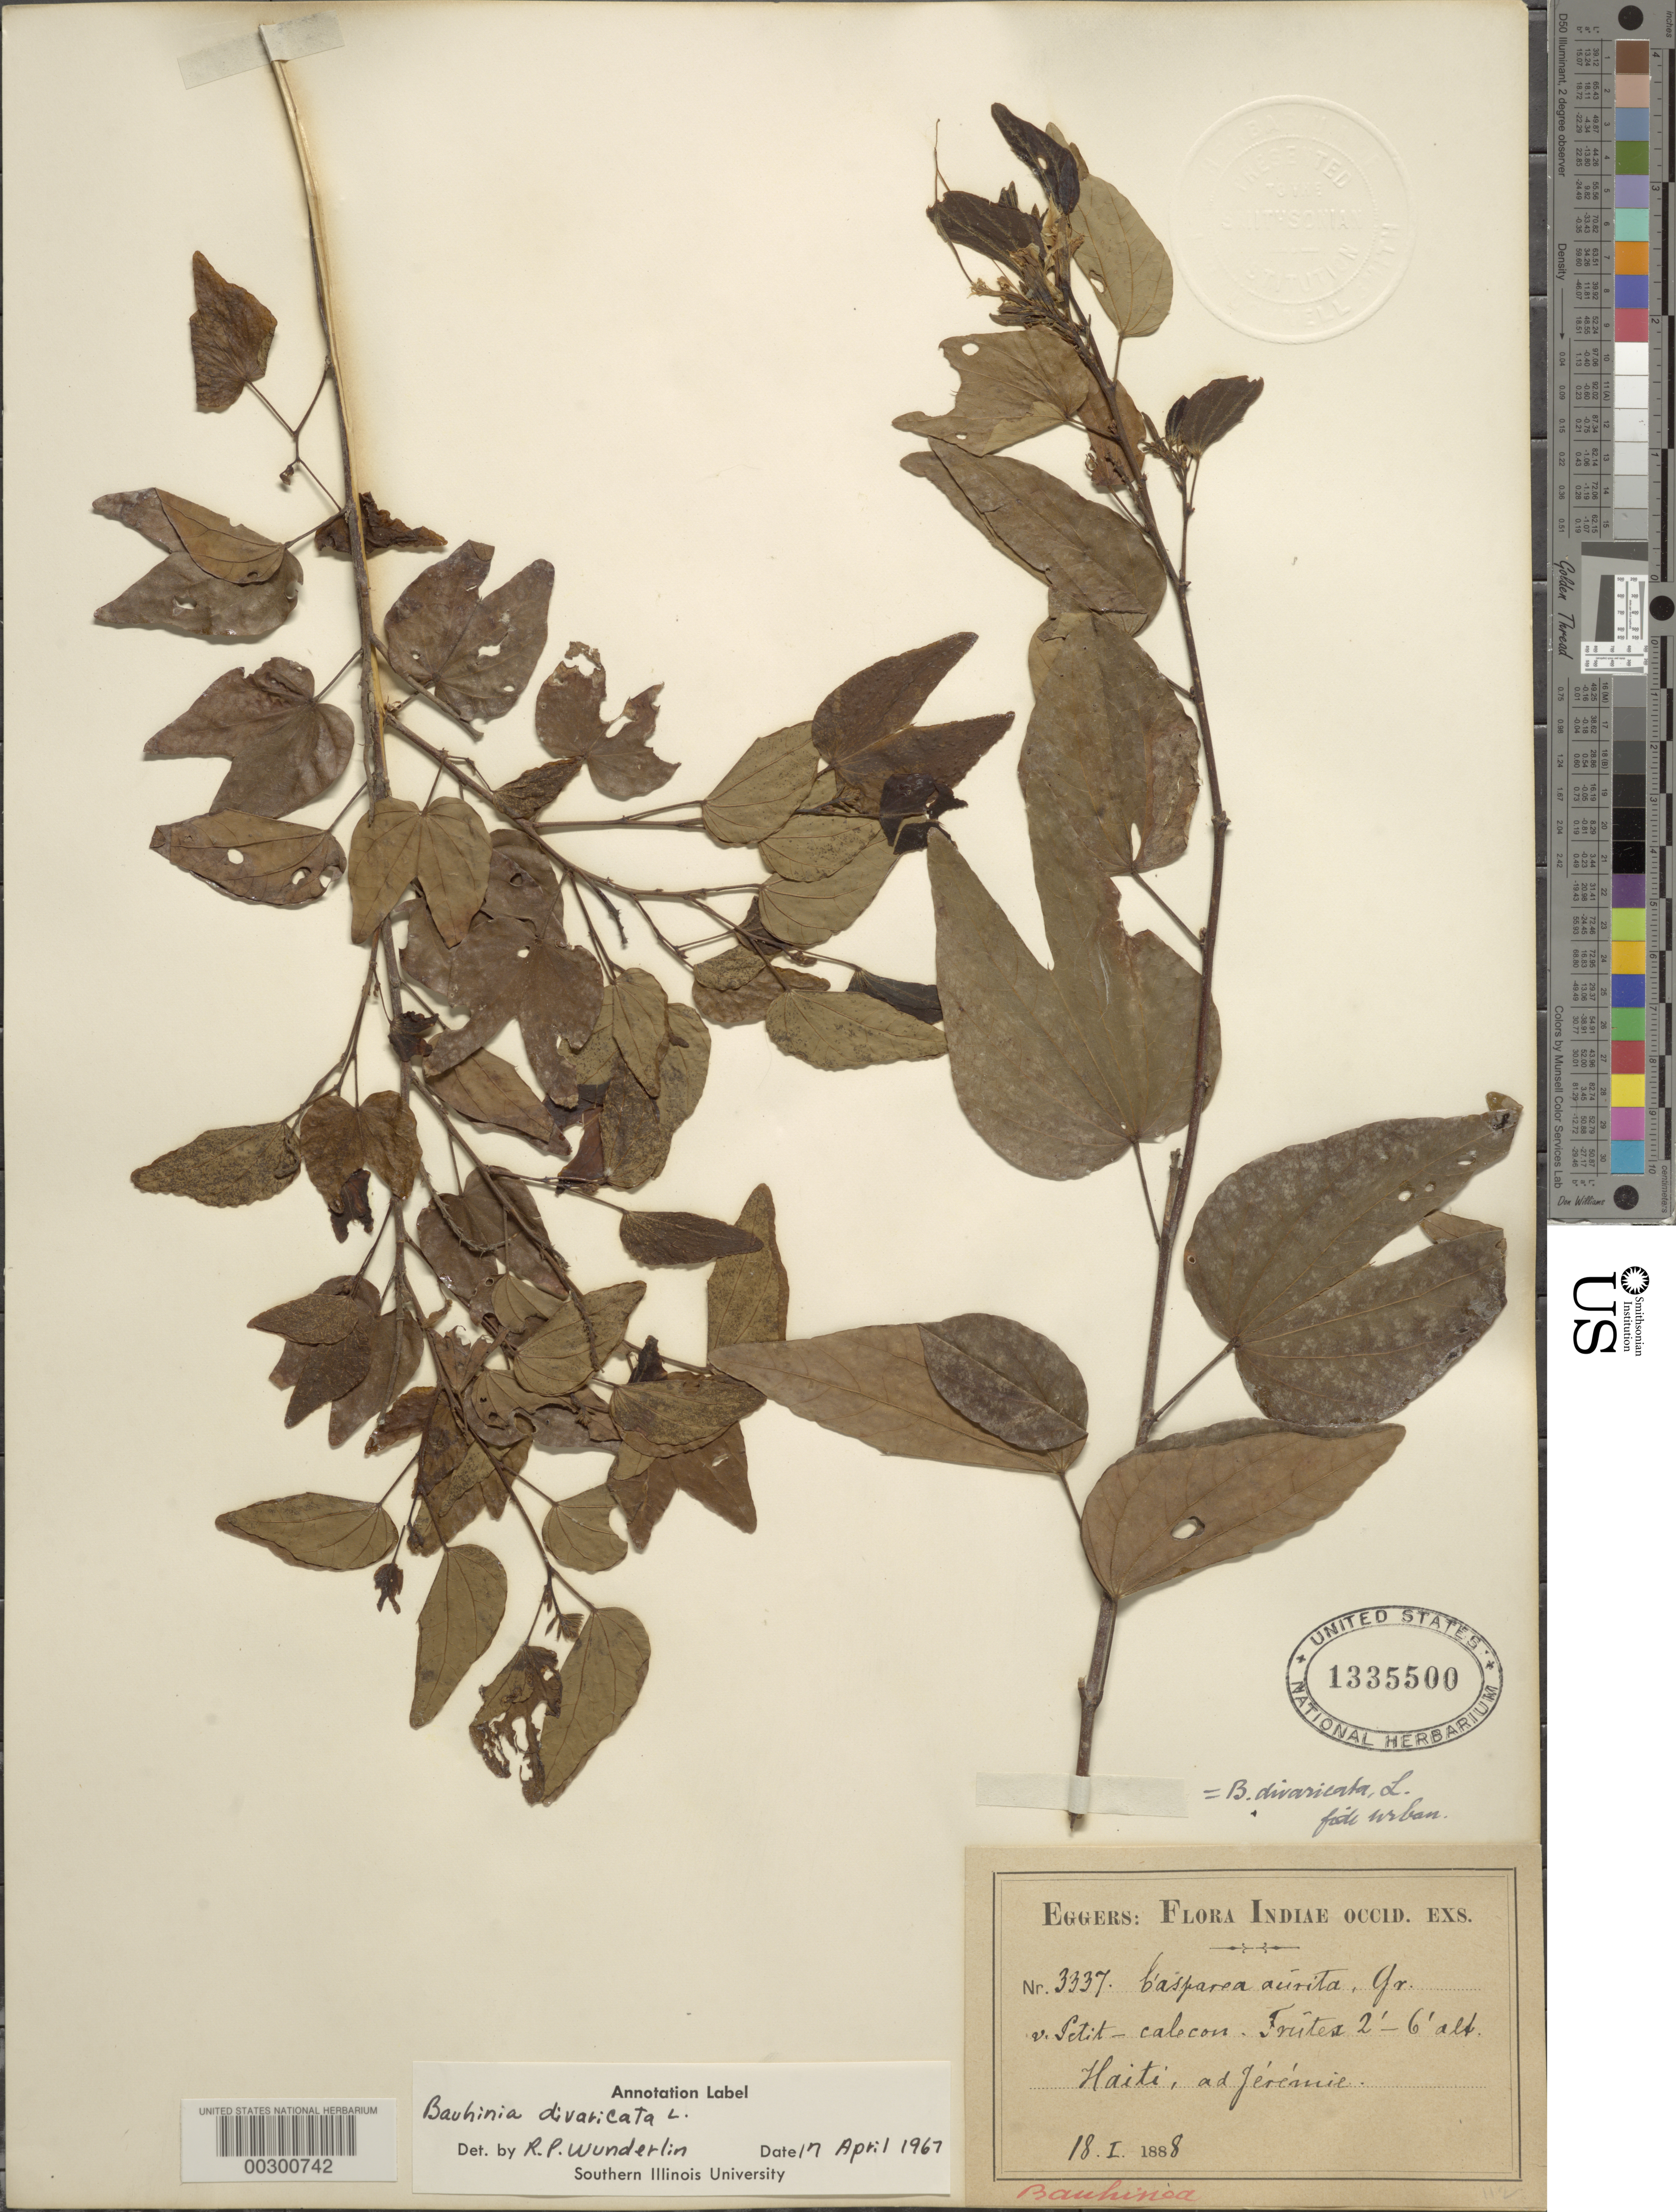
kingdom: Plantae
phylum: Tracheophyta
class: Magnoliopsida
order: Fabales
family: Fabaceae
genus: Bauhinia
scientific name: Bauhinia divaricata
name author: L.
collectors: H. F. A. von Eggers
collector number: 3337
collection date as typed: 18 Jan 1888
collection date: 1888-01-18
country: Haiti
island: Hispaniola Island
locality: Jeremie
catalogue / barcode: US 1335500